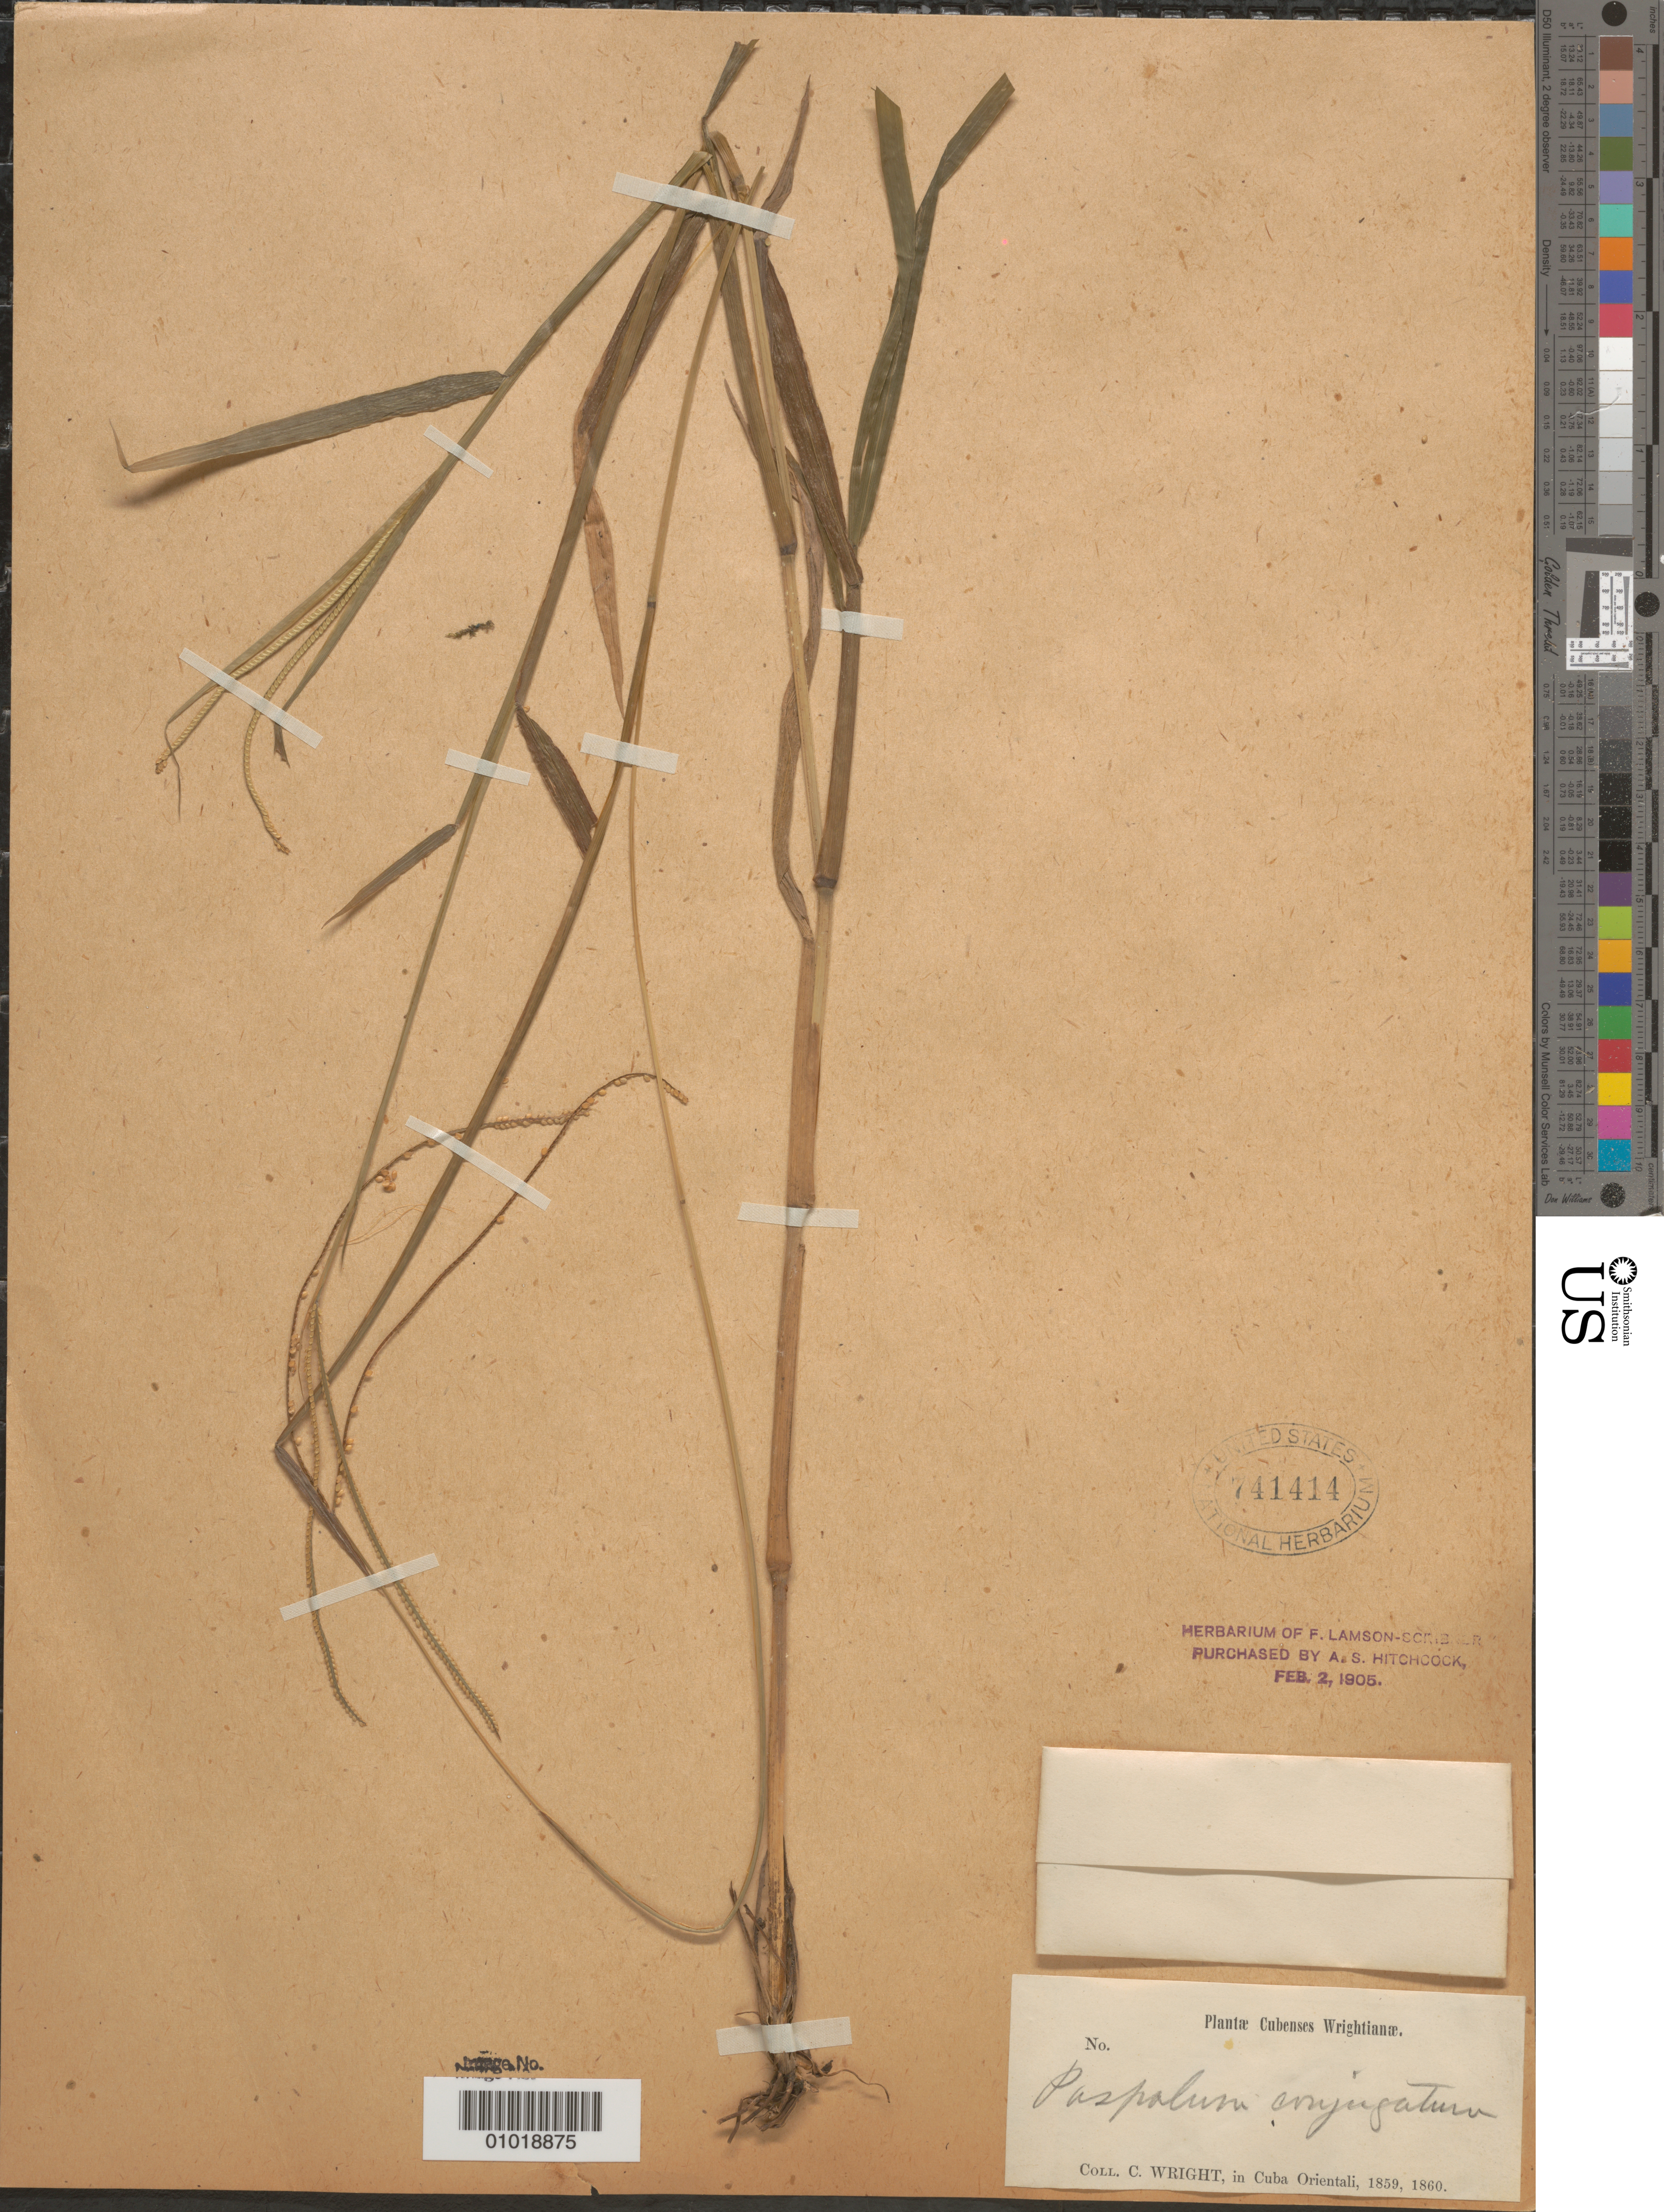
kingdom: Plantae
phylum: Tracheophyta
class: Liliopsida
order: Poales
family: Poaceae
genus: Paspalum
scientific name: Paspalum conjugatum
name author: P.J. Bergius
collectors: C. Wright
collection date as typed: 1859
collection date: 1859/1860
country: Cuba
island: Cuba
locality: Entered, 'Oriente' Province; which includes modern provinces of Las Tunas, Granma, Holguin, Santiago de Cuba, Guantánamo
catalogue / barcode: US 741414